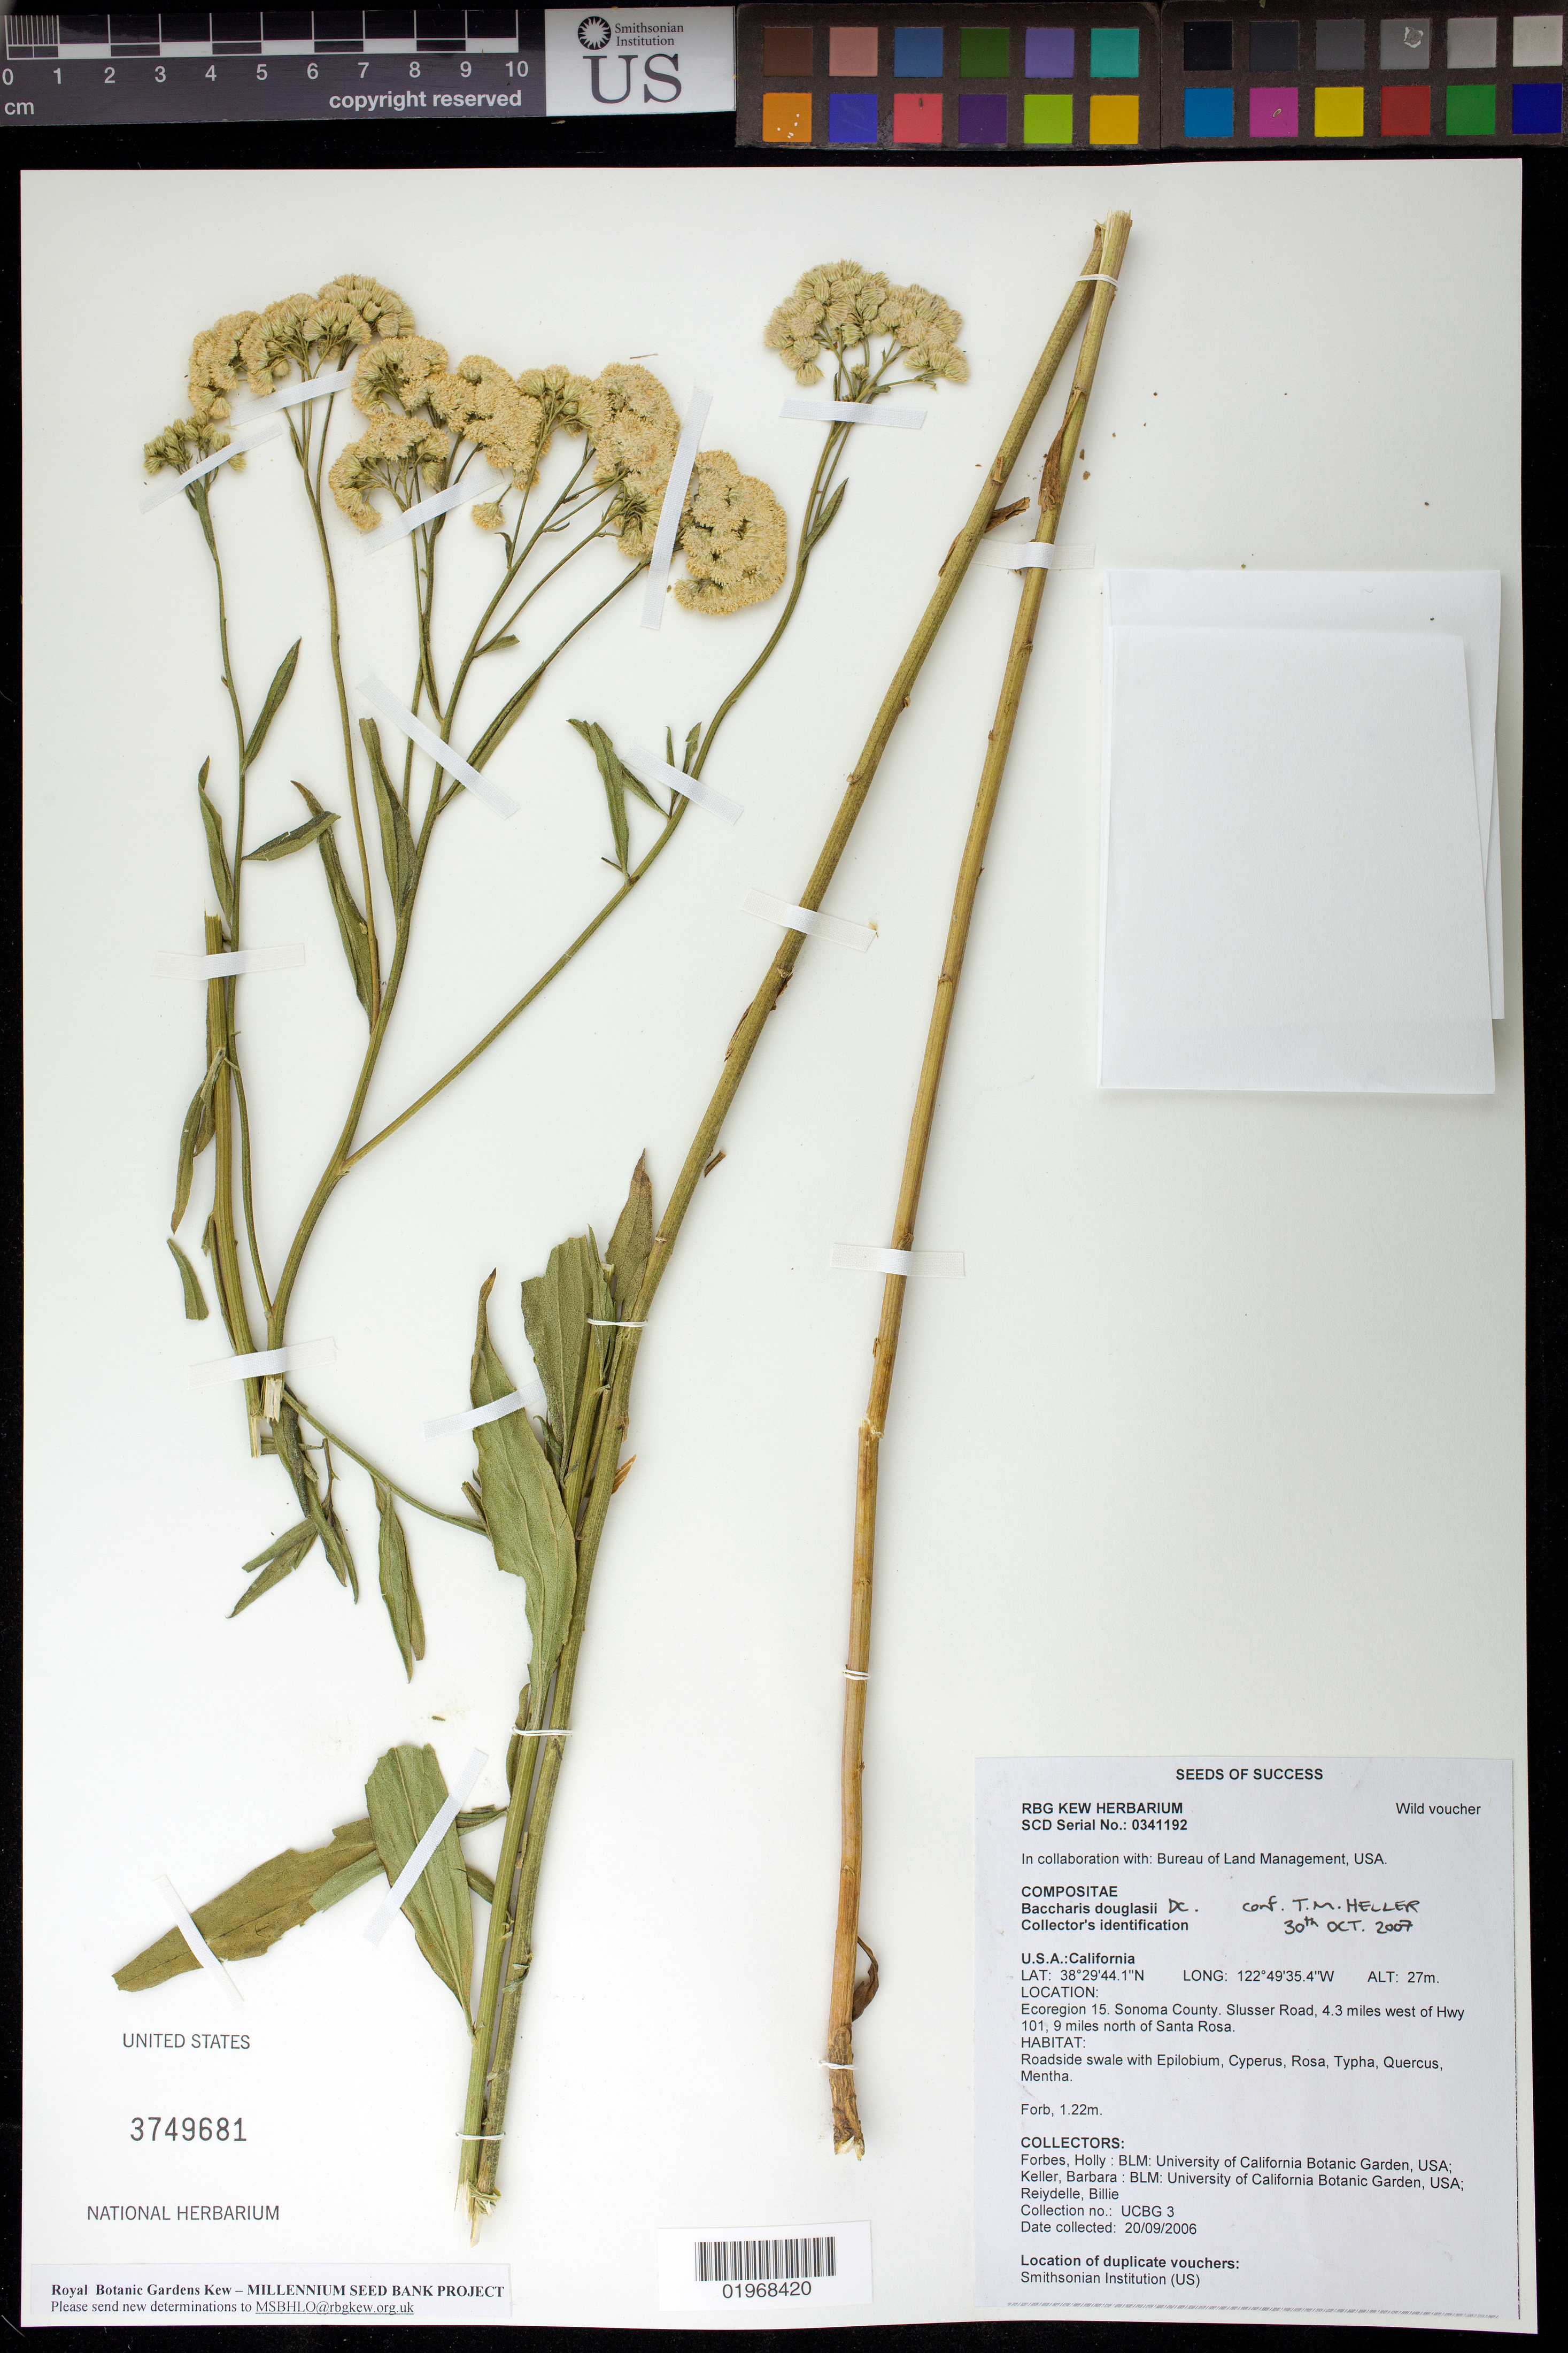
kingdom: Plantae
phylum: Tracheophyta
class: Magnoliopsida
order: Asterales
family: Asteraceae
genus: Baccharis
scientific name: Baccharis douglasii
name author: DC.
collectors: H. Forbes, B. Keller & B. Reiydelle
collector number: UCBG-3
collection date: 2006-09-20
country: United States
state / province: California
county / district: Sonoma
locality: Slusser Road, 4.3 mi. W of Hwy 101, 9 mi. N of Santa Rosa.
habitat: Roadside swale with Epilobium, Cyperus, Rosa, Typha, Quercus., Mentha.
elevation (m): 27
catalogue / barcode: US 3749681